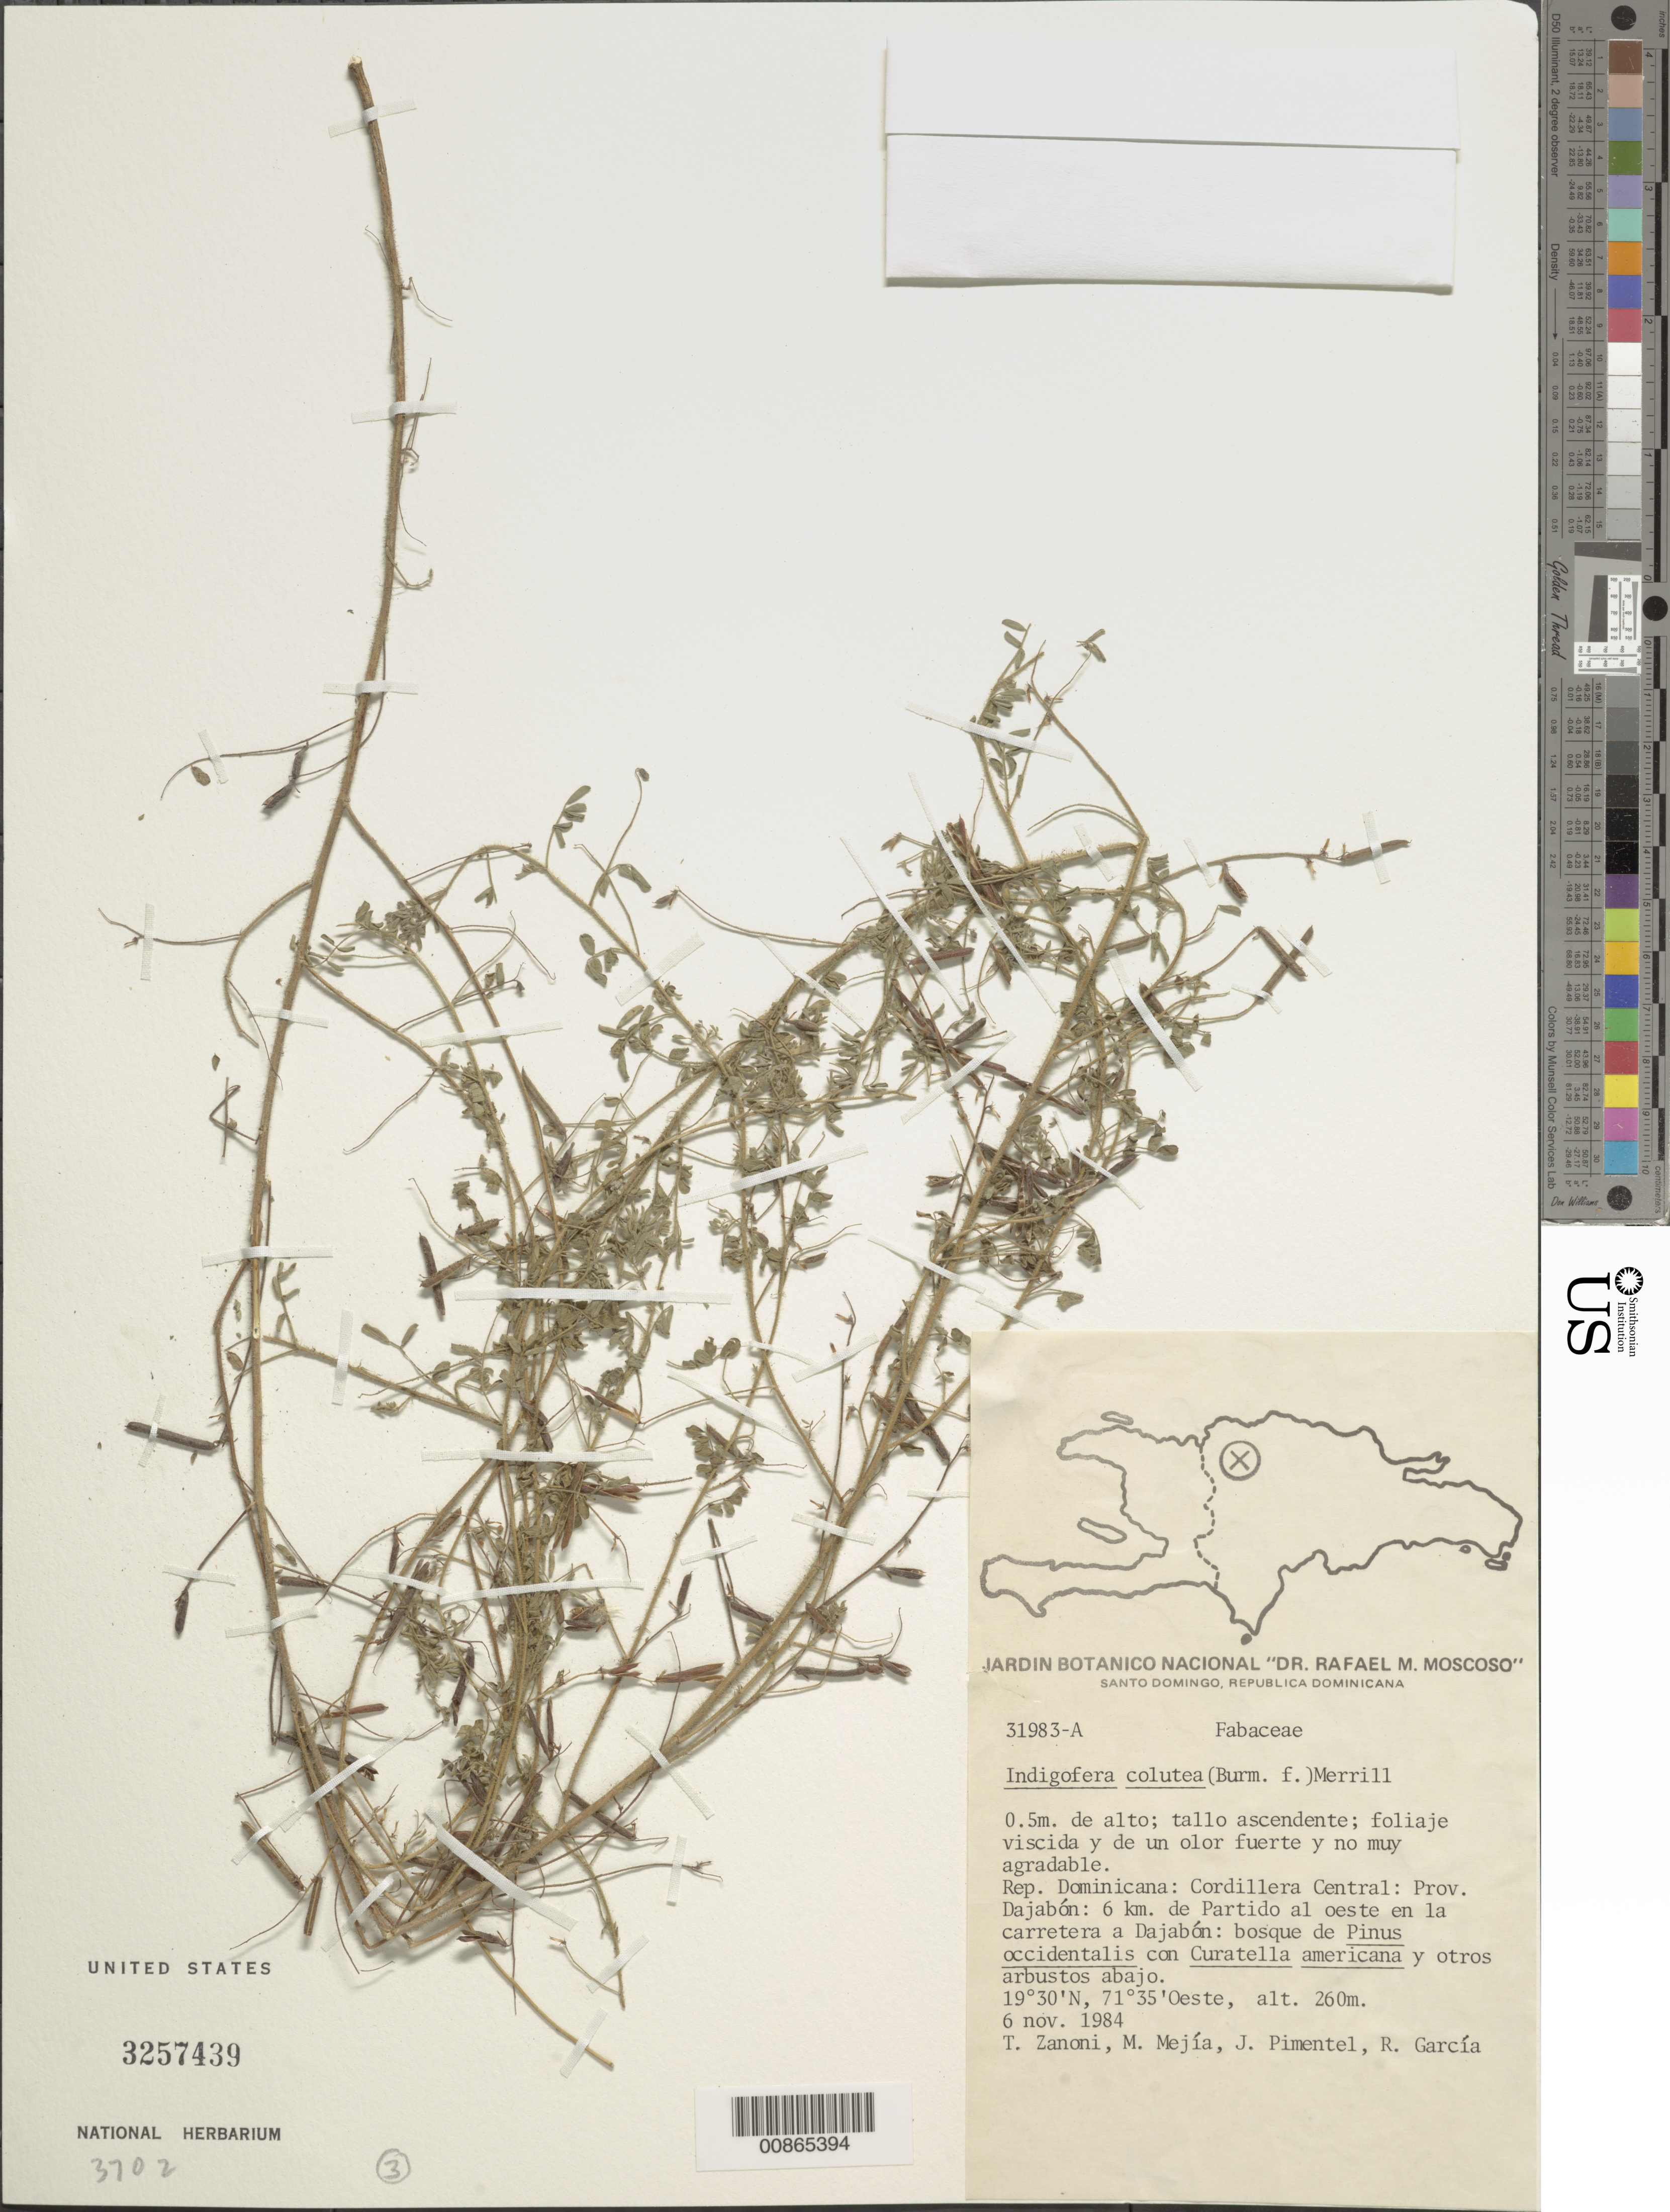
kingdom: Plantae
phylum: Tracheophyta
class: Magnoliopsida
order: Fabales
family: Fabaceae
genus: Indigofera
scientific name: Indigofera colutea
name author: (Burm. f.) Merr.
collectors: T. A. Zanoni, M. Mejia, J. Pimentel & R. G. García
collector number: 31983A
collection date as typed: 06 Nov 1984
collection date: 1984-11-06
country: Dominican Republic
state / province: Dajabon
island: Hispaniola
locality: Cordillera Central: 6 km. de Partido al oeste en la carretera a Dajabón.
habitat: Bosque de Pinus occidentalis con Curatella americana y otros arbustos abajo.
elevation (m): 260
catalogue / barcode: US 3257439